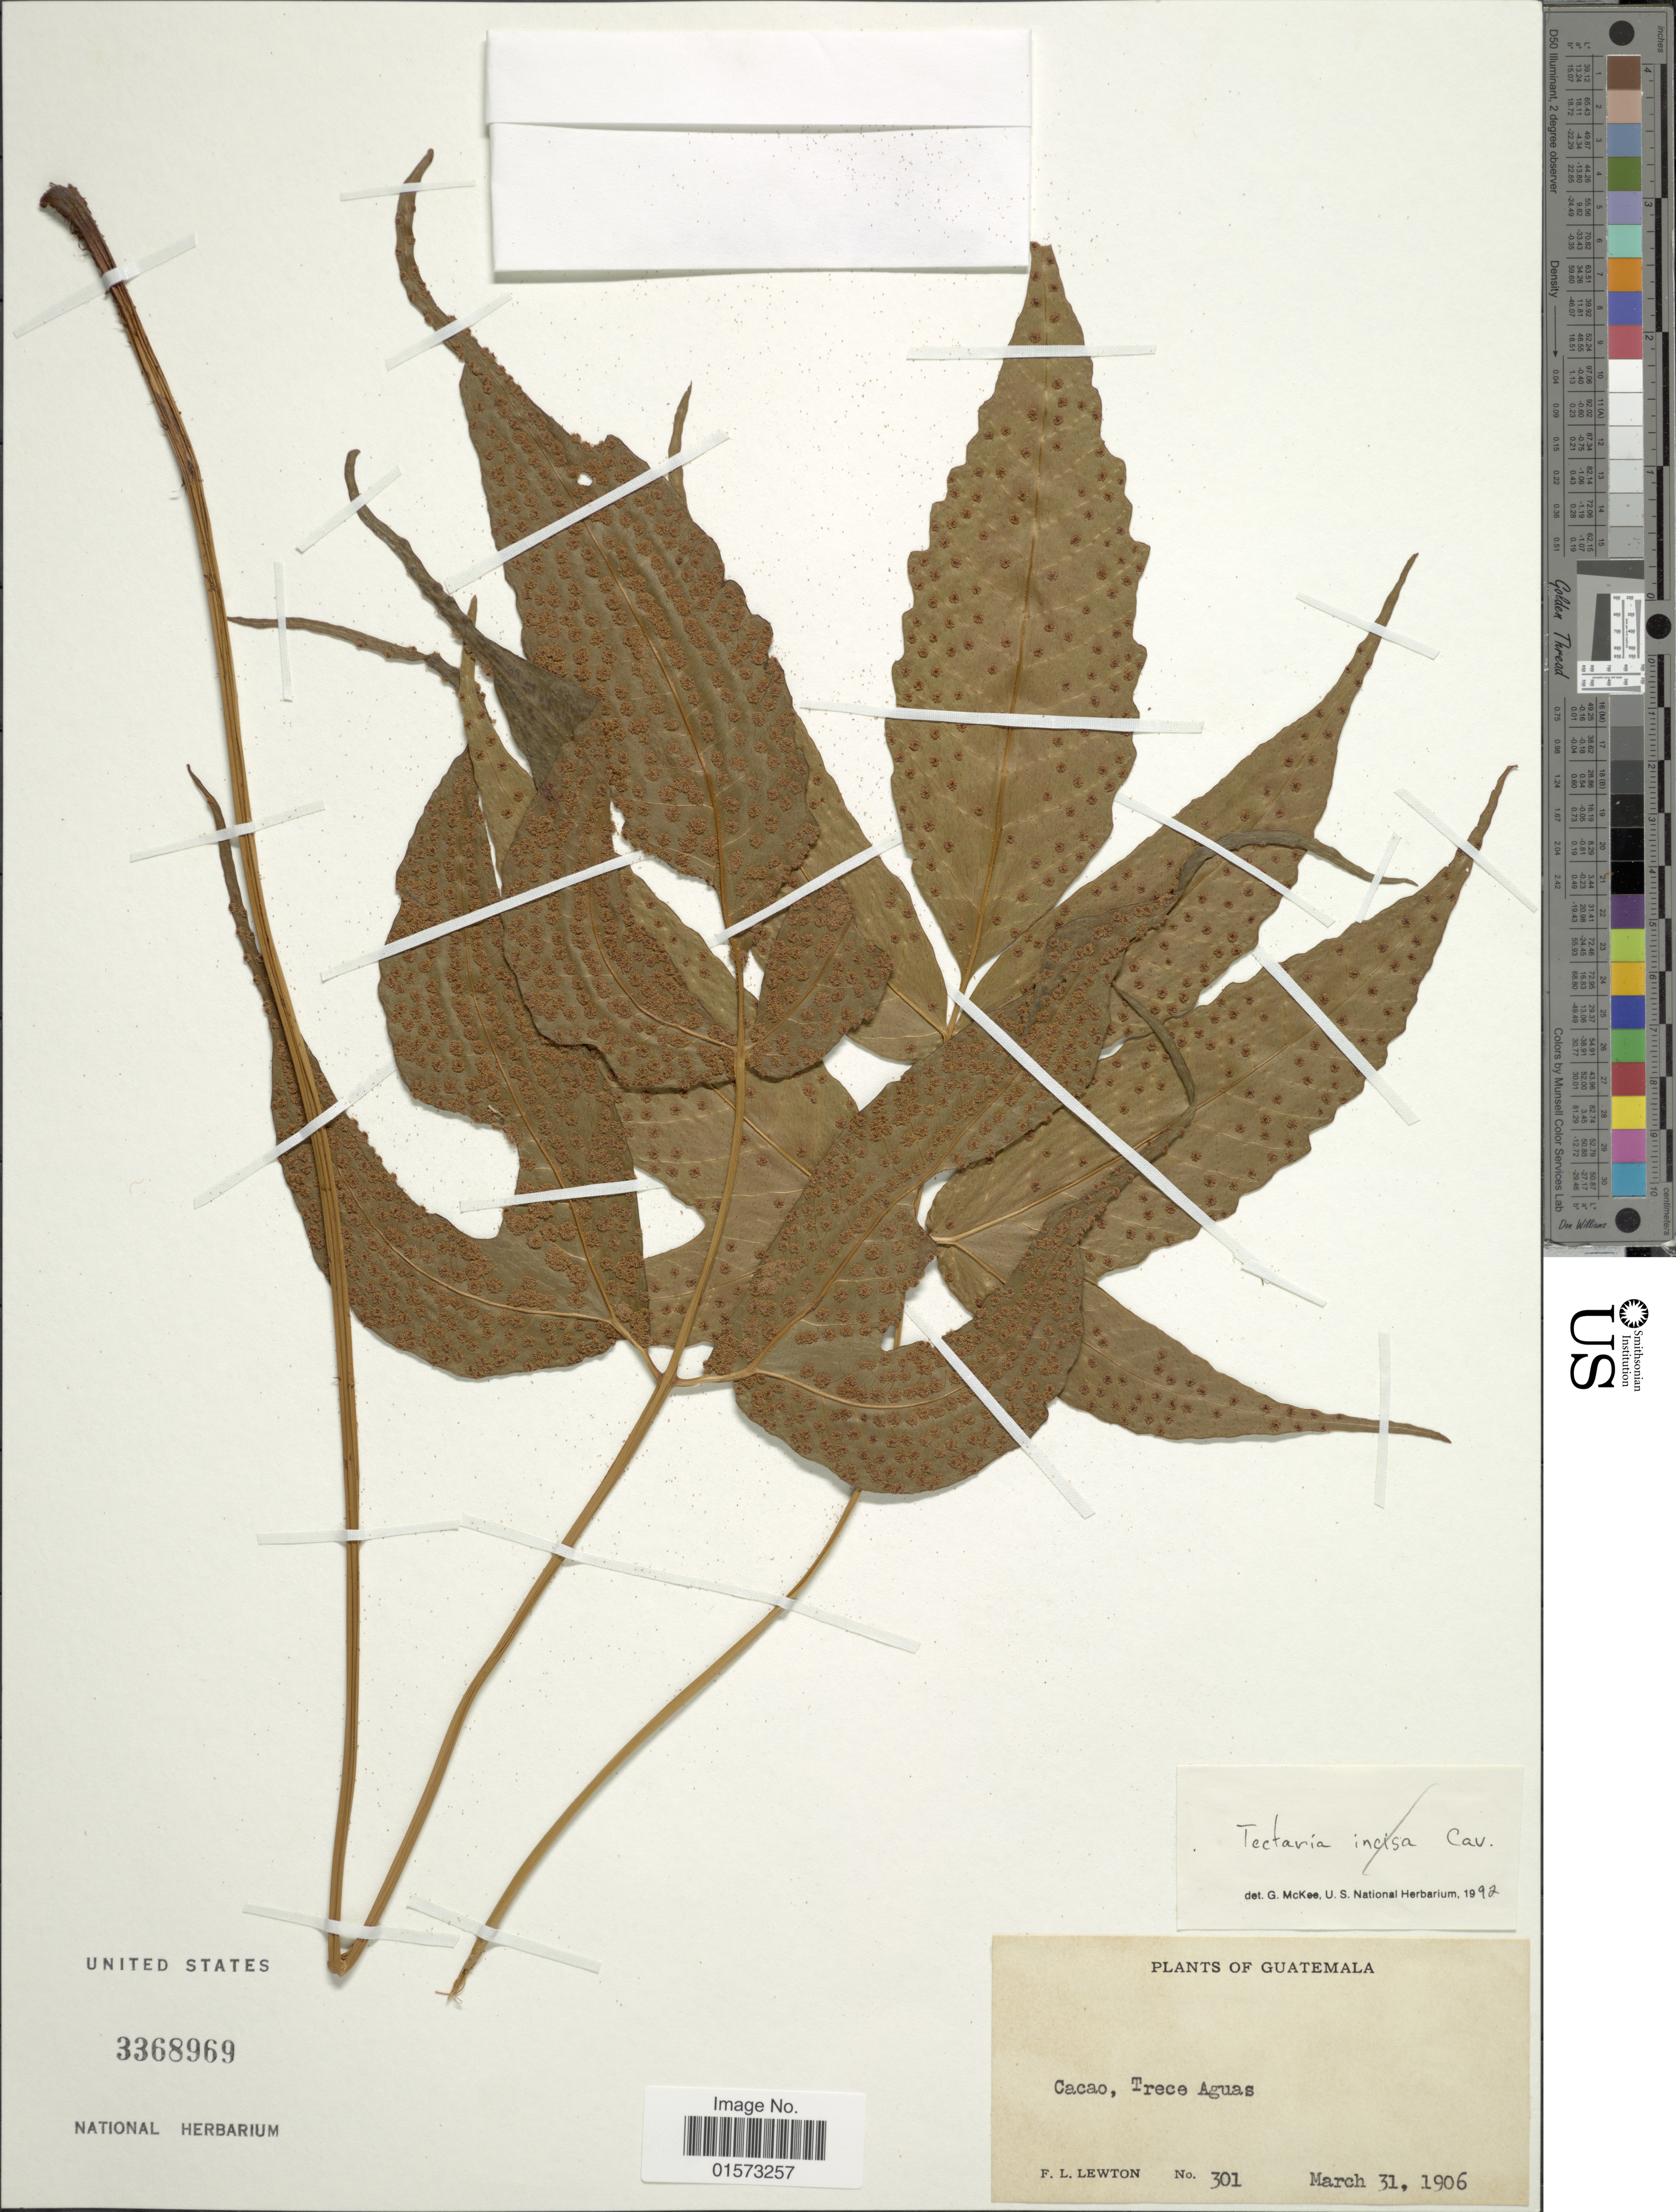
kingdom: Plantae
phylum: Tracheophyta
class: Polypodiopsida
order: Polypodiales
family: Tectariaceae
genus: Tectaria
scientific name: Tectaria heracleifolia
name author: (Willd.) Underw.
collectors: F. L. Lewton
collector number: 301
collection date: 1906-03-31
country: Guatemala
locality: Cacao, Trece Aguas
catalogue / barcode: US 3368969